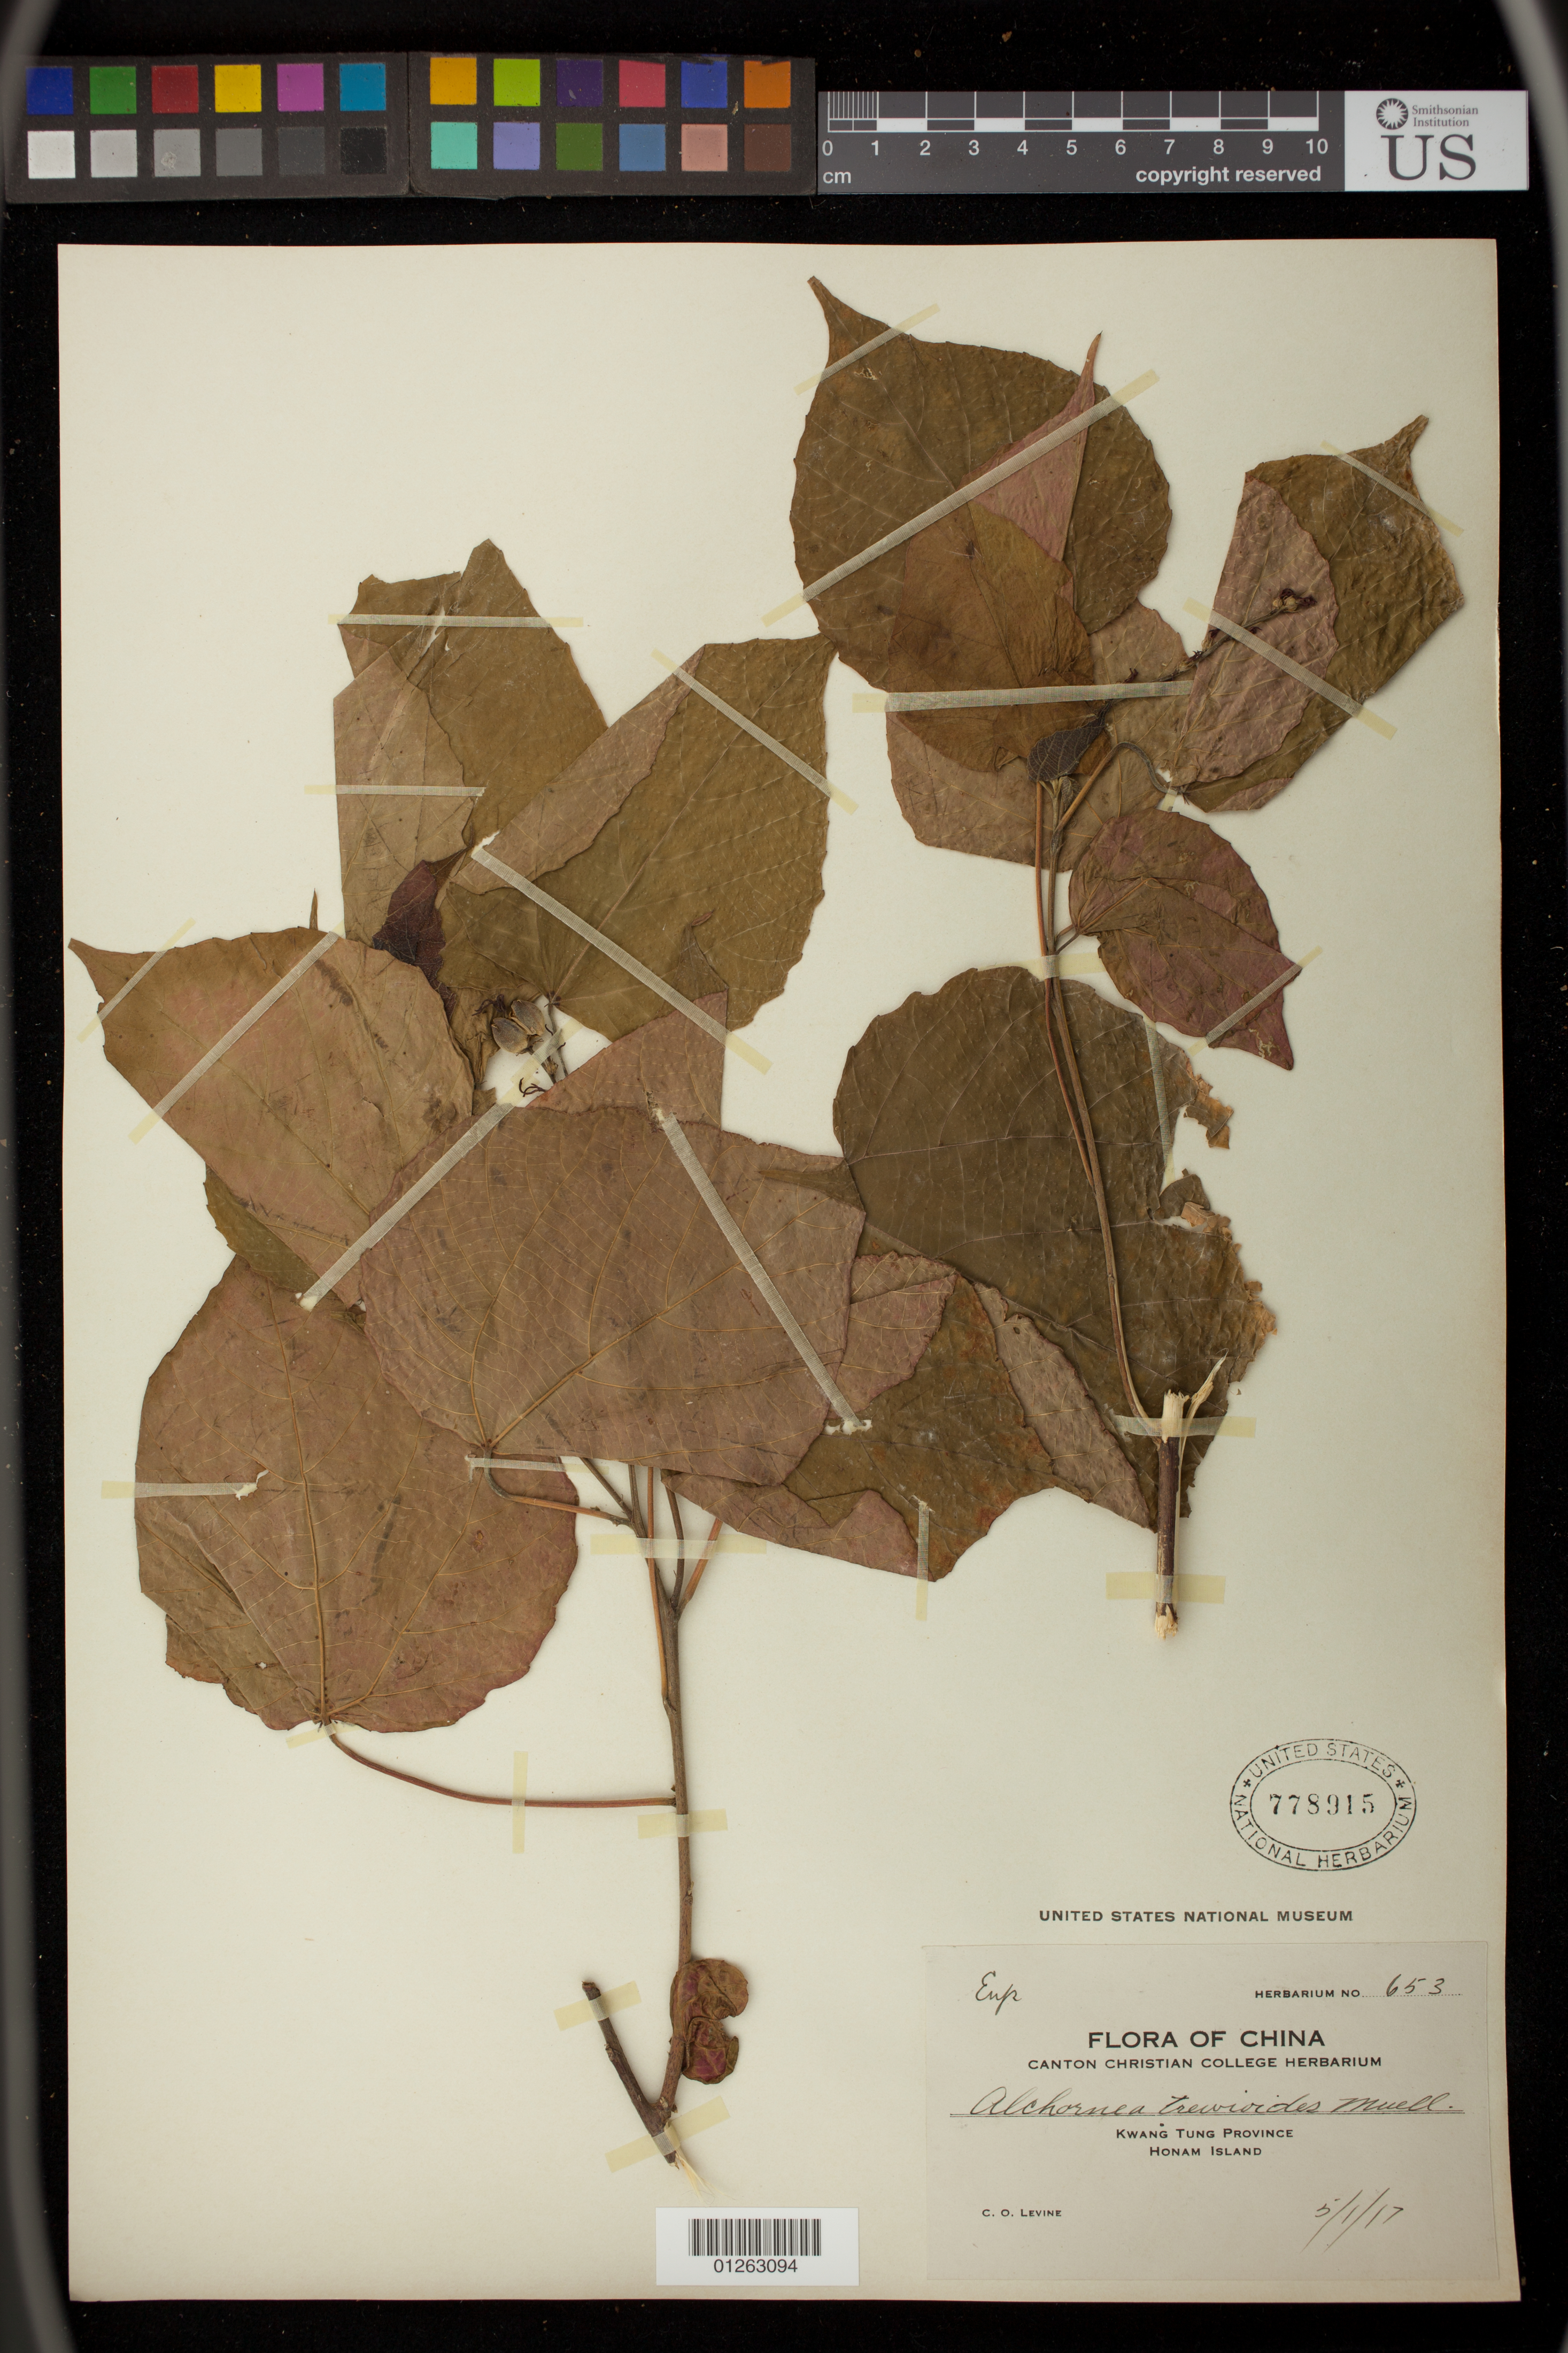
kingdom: Plantae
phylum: Tracheophyta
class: Magnoliopsida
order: Malpighiales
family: Euphorbiaceae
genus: Alchornea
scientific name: Alchornea sp.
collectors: C. O. Levine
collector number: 653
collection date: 1917-03-01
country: China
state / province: Guangdong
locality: Honam Island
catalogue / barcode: US 778915